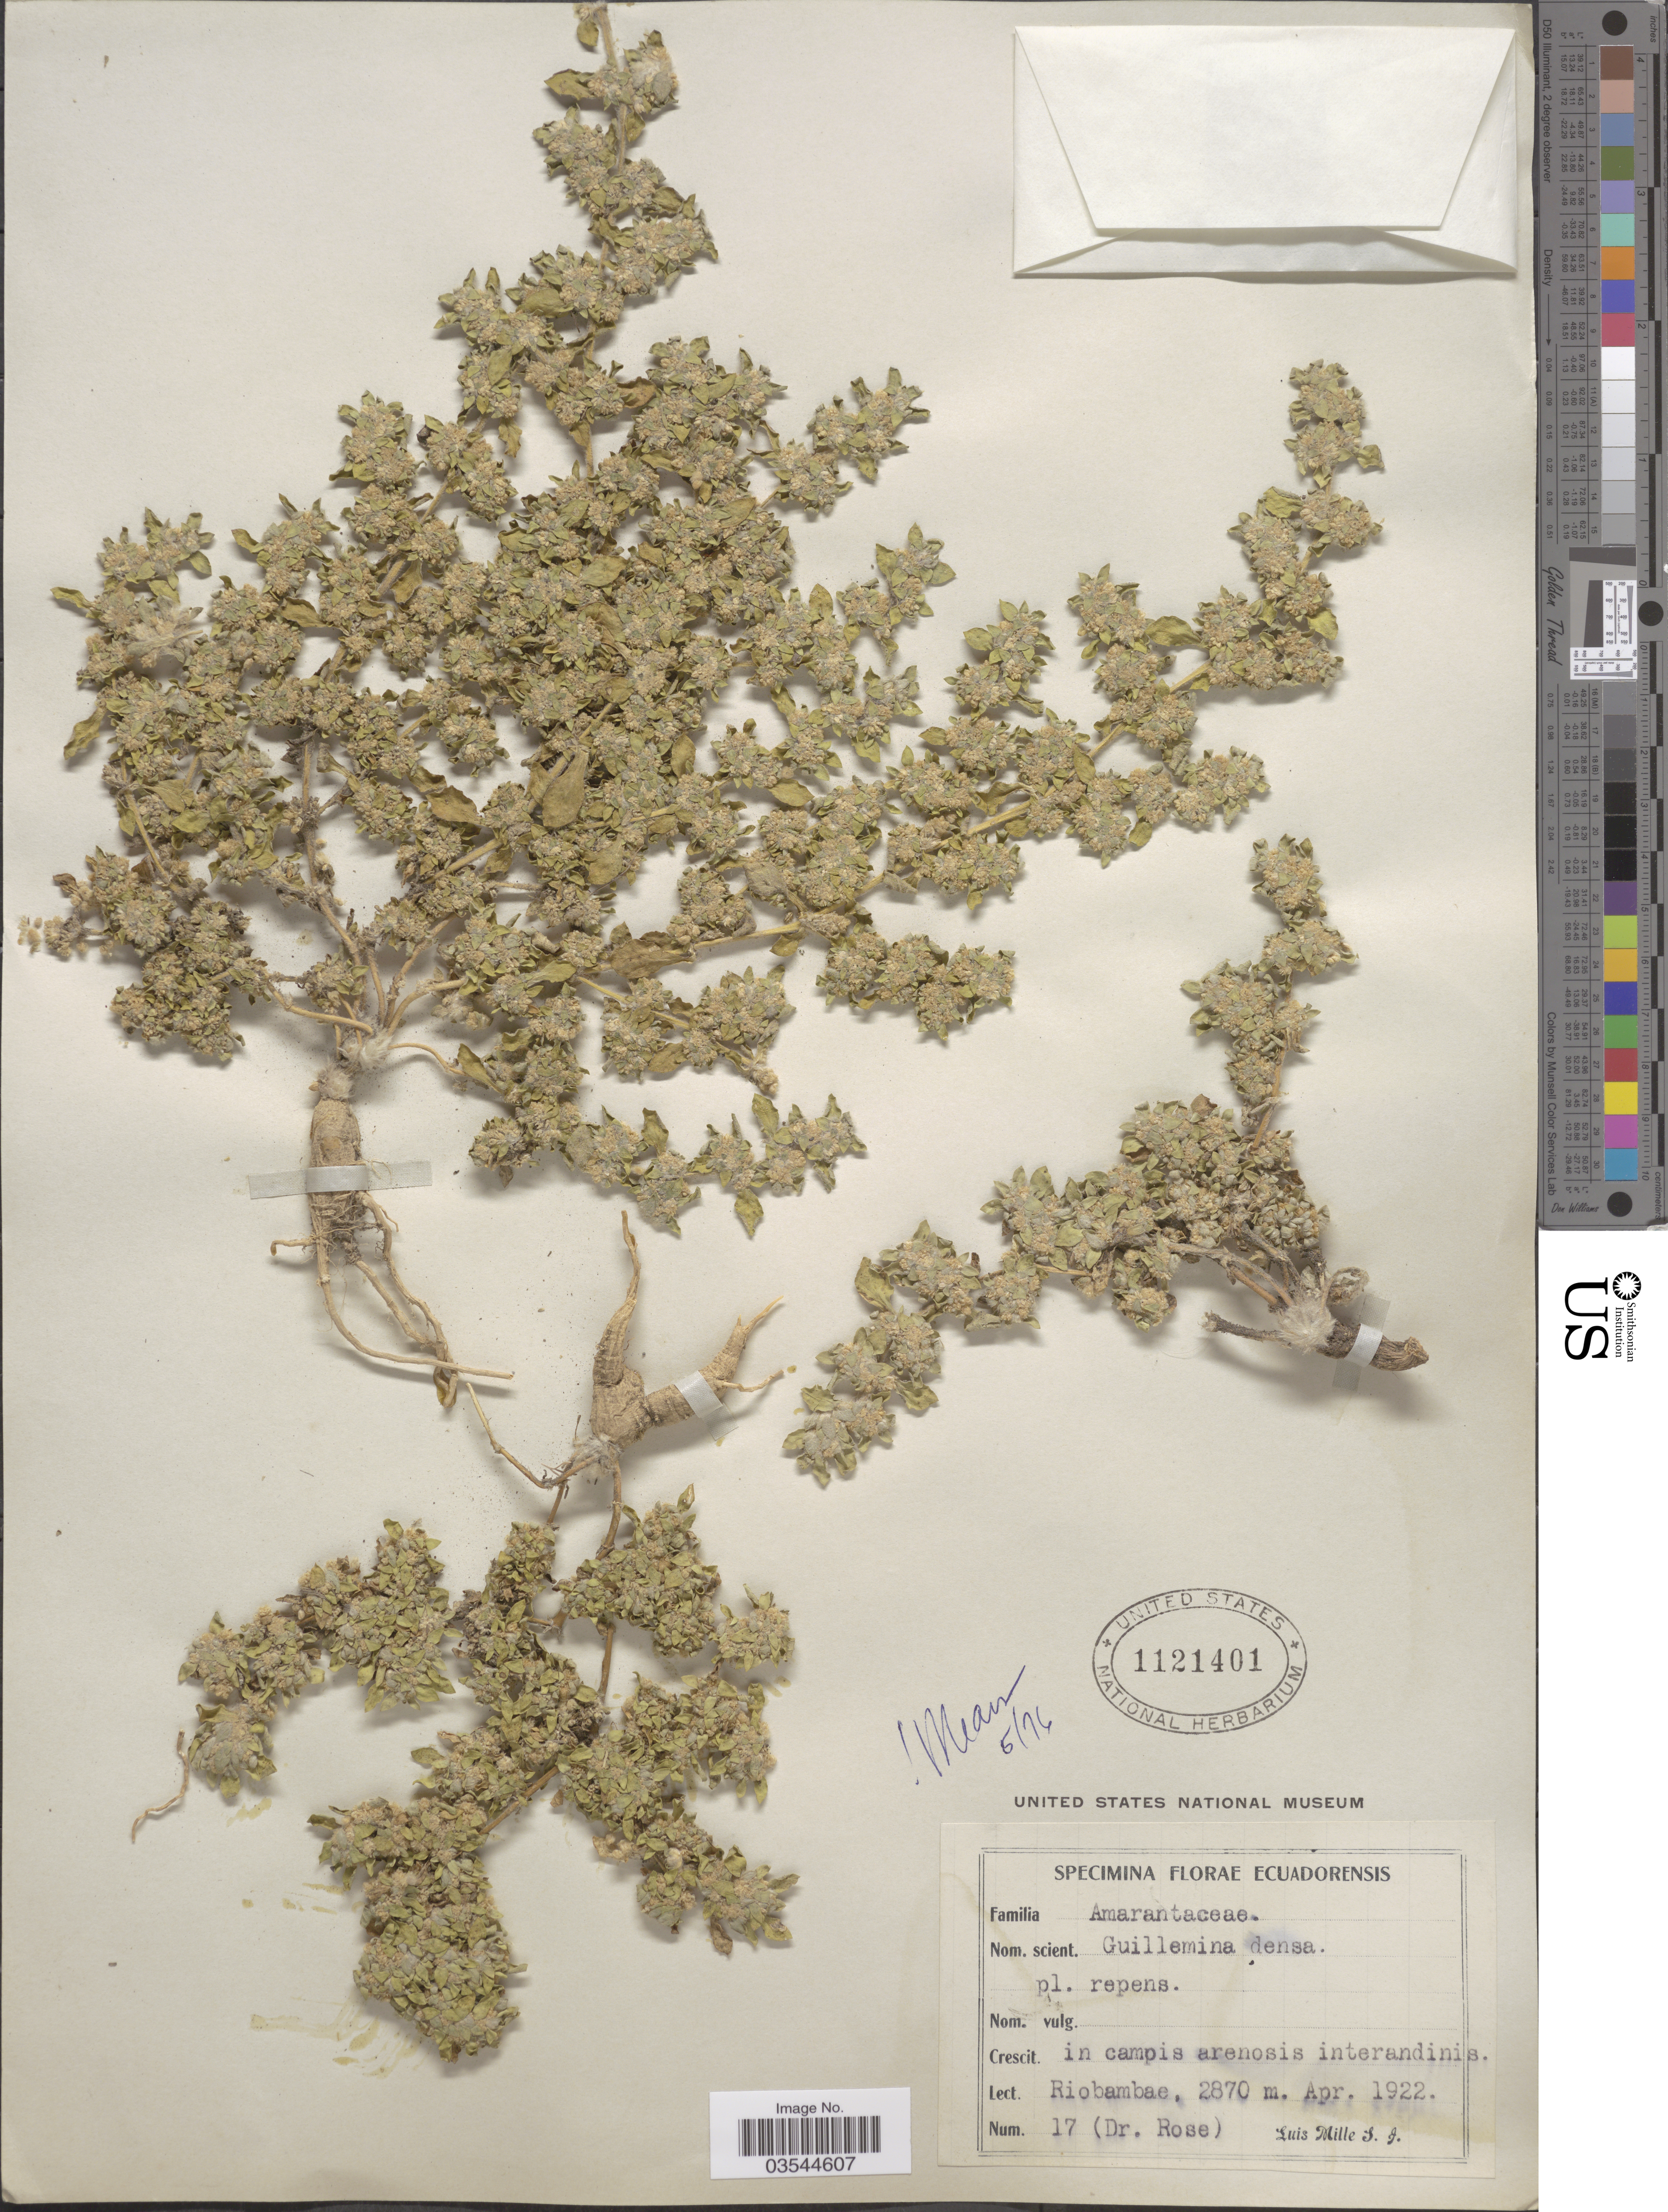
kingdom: Plantae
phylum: Tracheophyta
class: Magnoliopsida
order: Caryophyllales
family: Amaranthaceae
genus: Guilleminea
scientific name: Guilleminea densa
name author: (Humb. & Bonpl. ex Schult.) Moq.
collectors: -- Rose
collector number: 17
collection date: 1922-04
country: Ecuador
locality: Crescit. in campis arenosis interandinis. Riobambæ.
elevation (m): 2870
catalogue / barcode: US 1121401